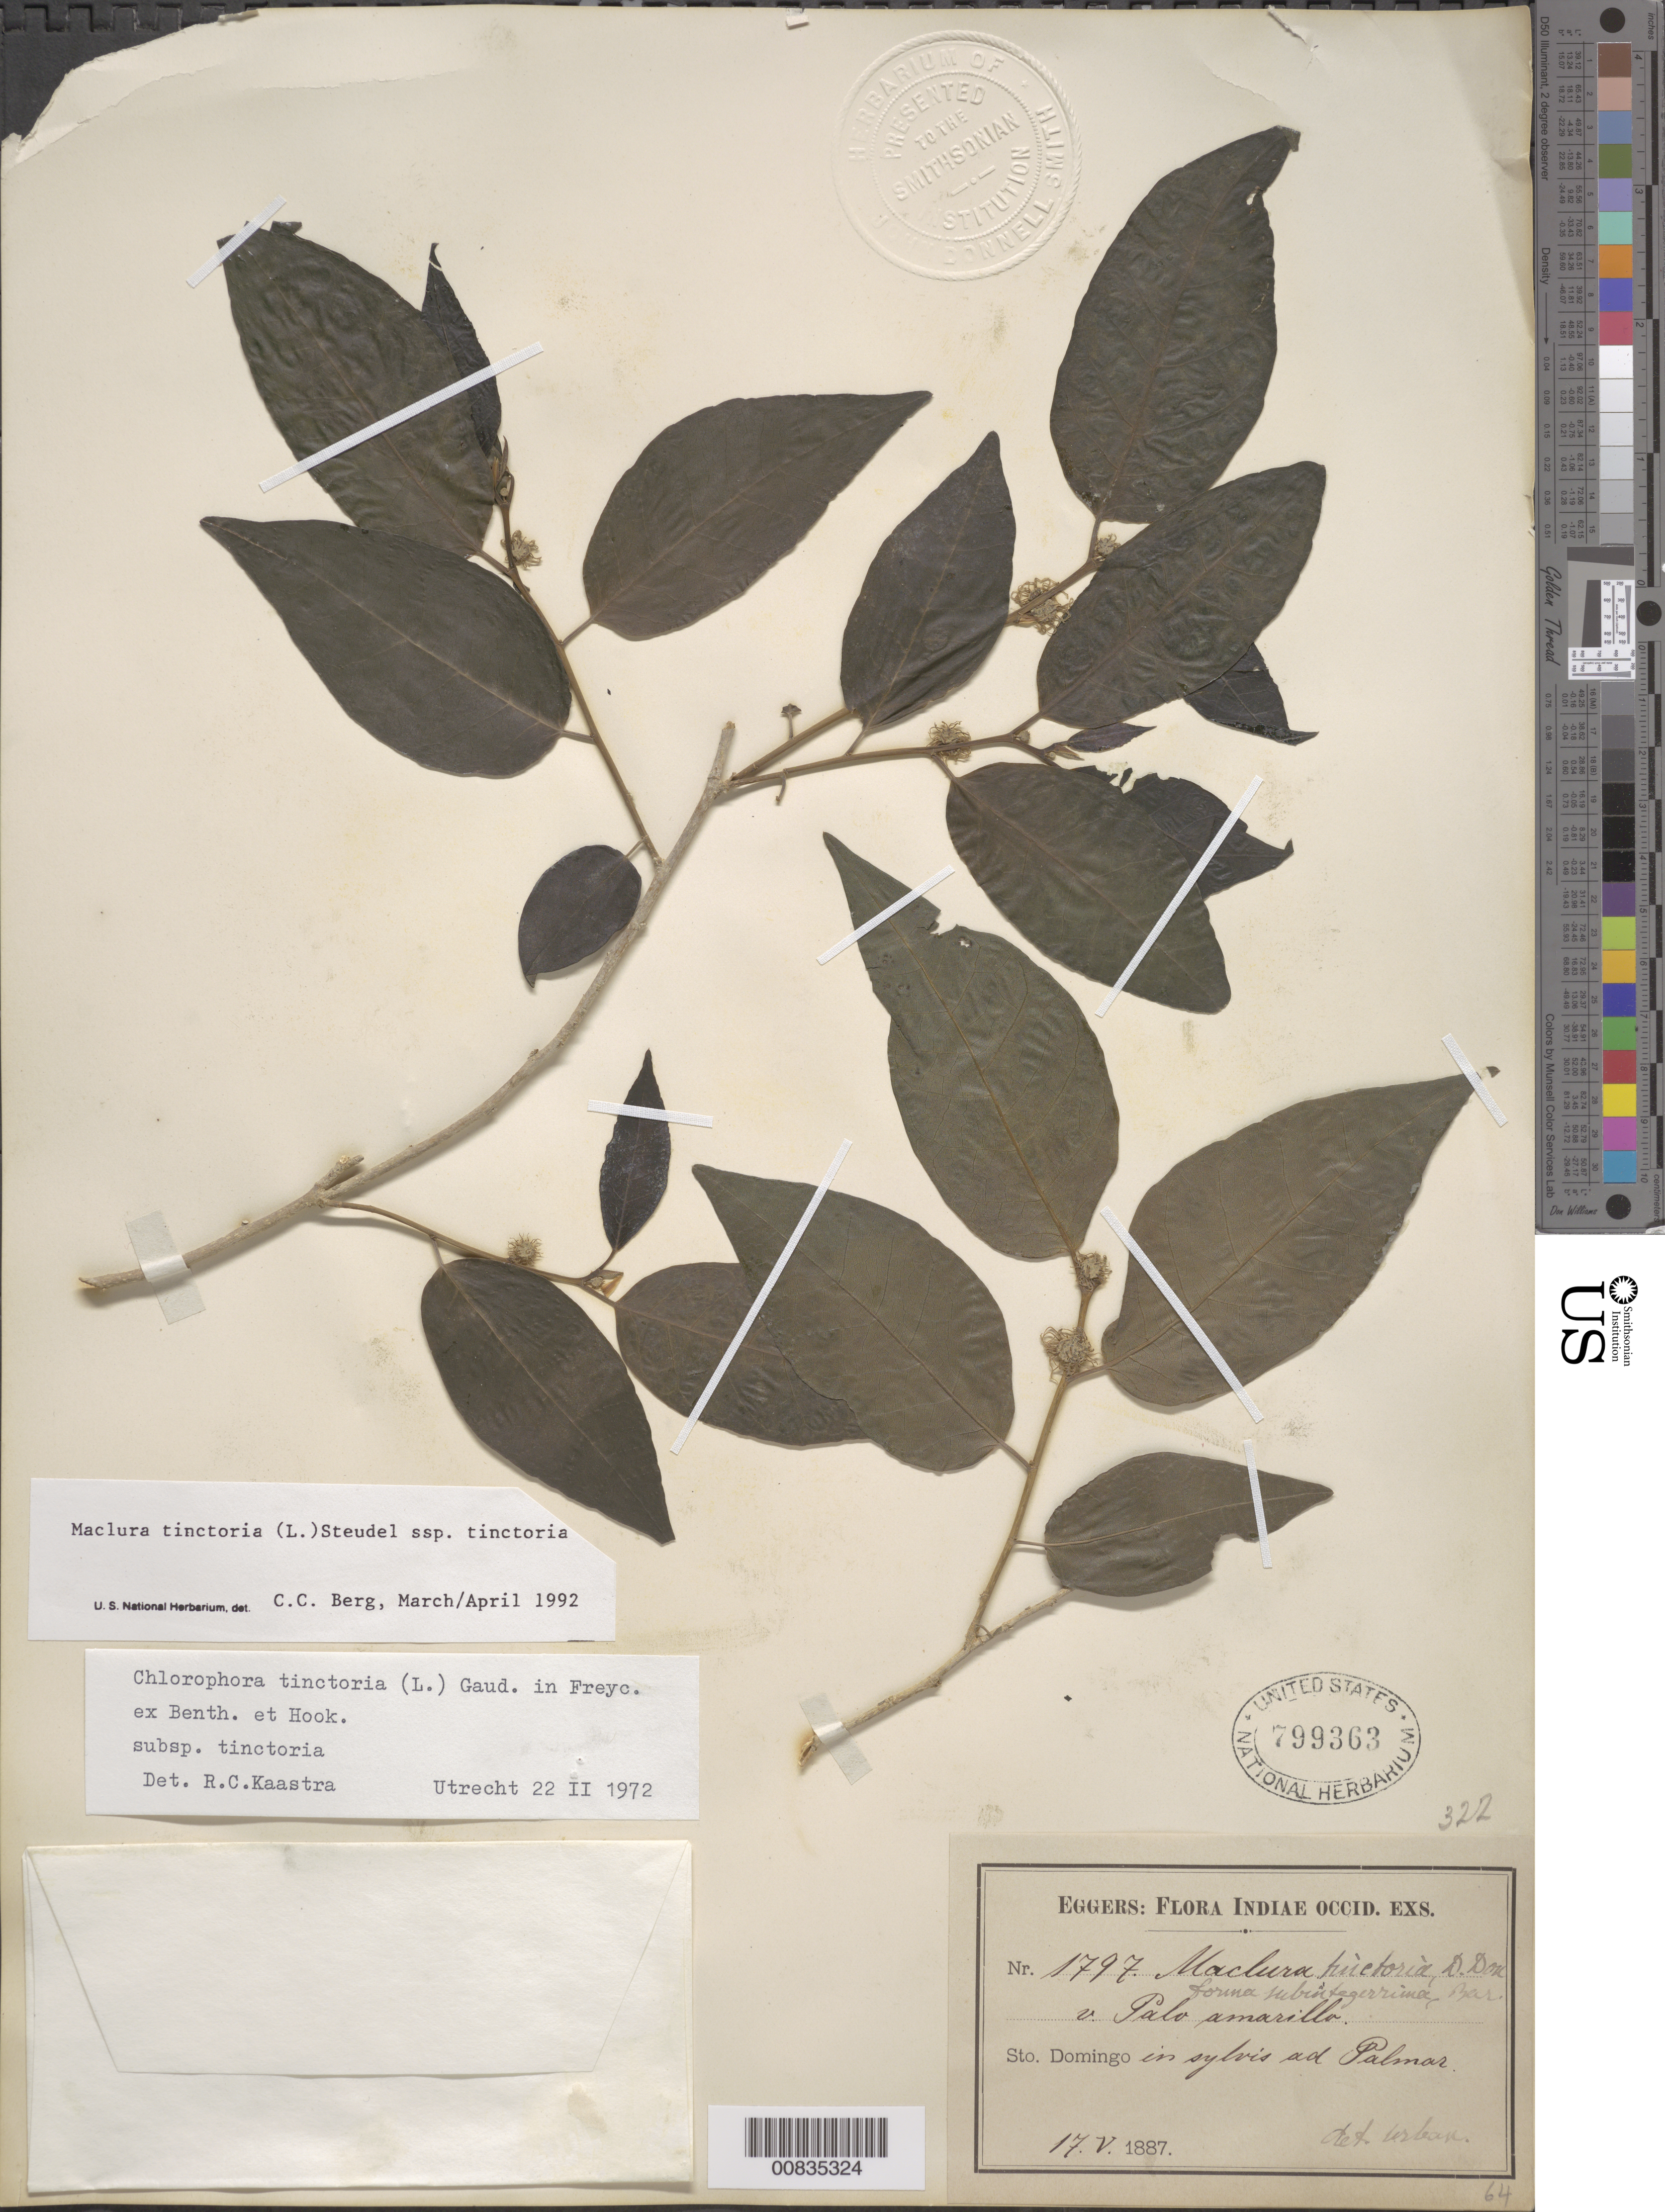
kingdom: Plantae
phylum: Tracheophyta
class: Magnoliopsida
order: Rosales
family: Moraceae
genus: Maclura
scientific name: Maclura tinctoria subsp. tinctoria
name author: (L.) D. Don ex Steud.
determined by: Berg, C. C.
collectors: H. F. A. von Eggers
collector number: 1797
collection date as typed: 17 May 1887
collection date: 1887-05-17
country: Dominican Republic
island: Hispaniola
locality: Palmar.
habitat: In sylvis.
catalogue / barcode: US 799363